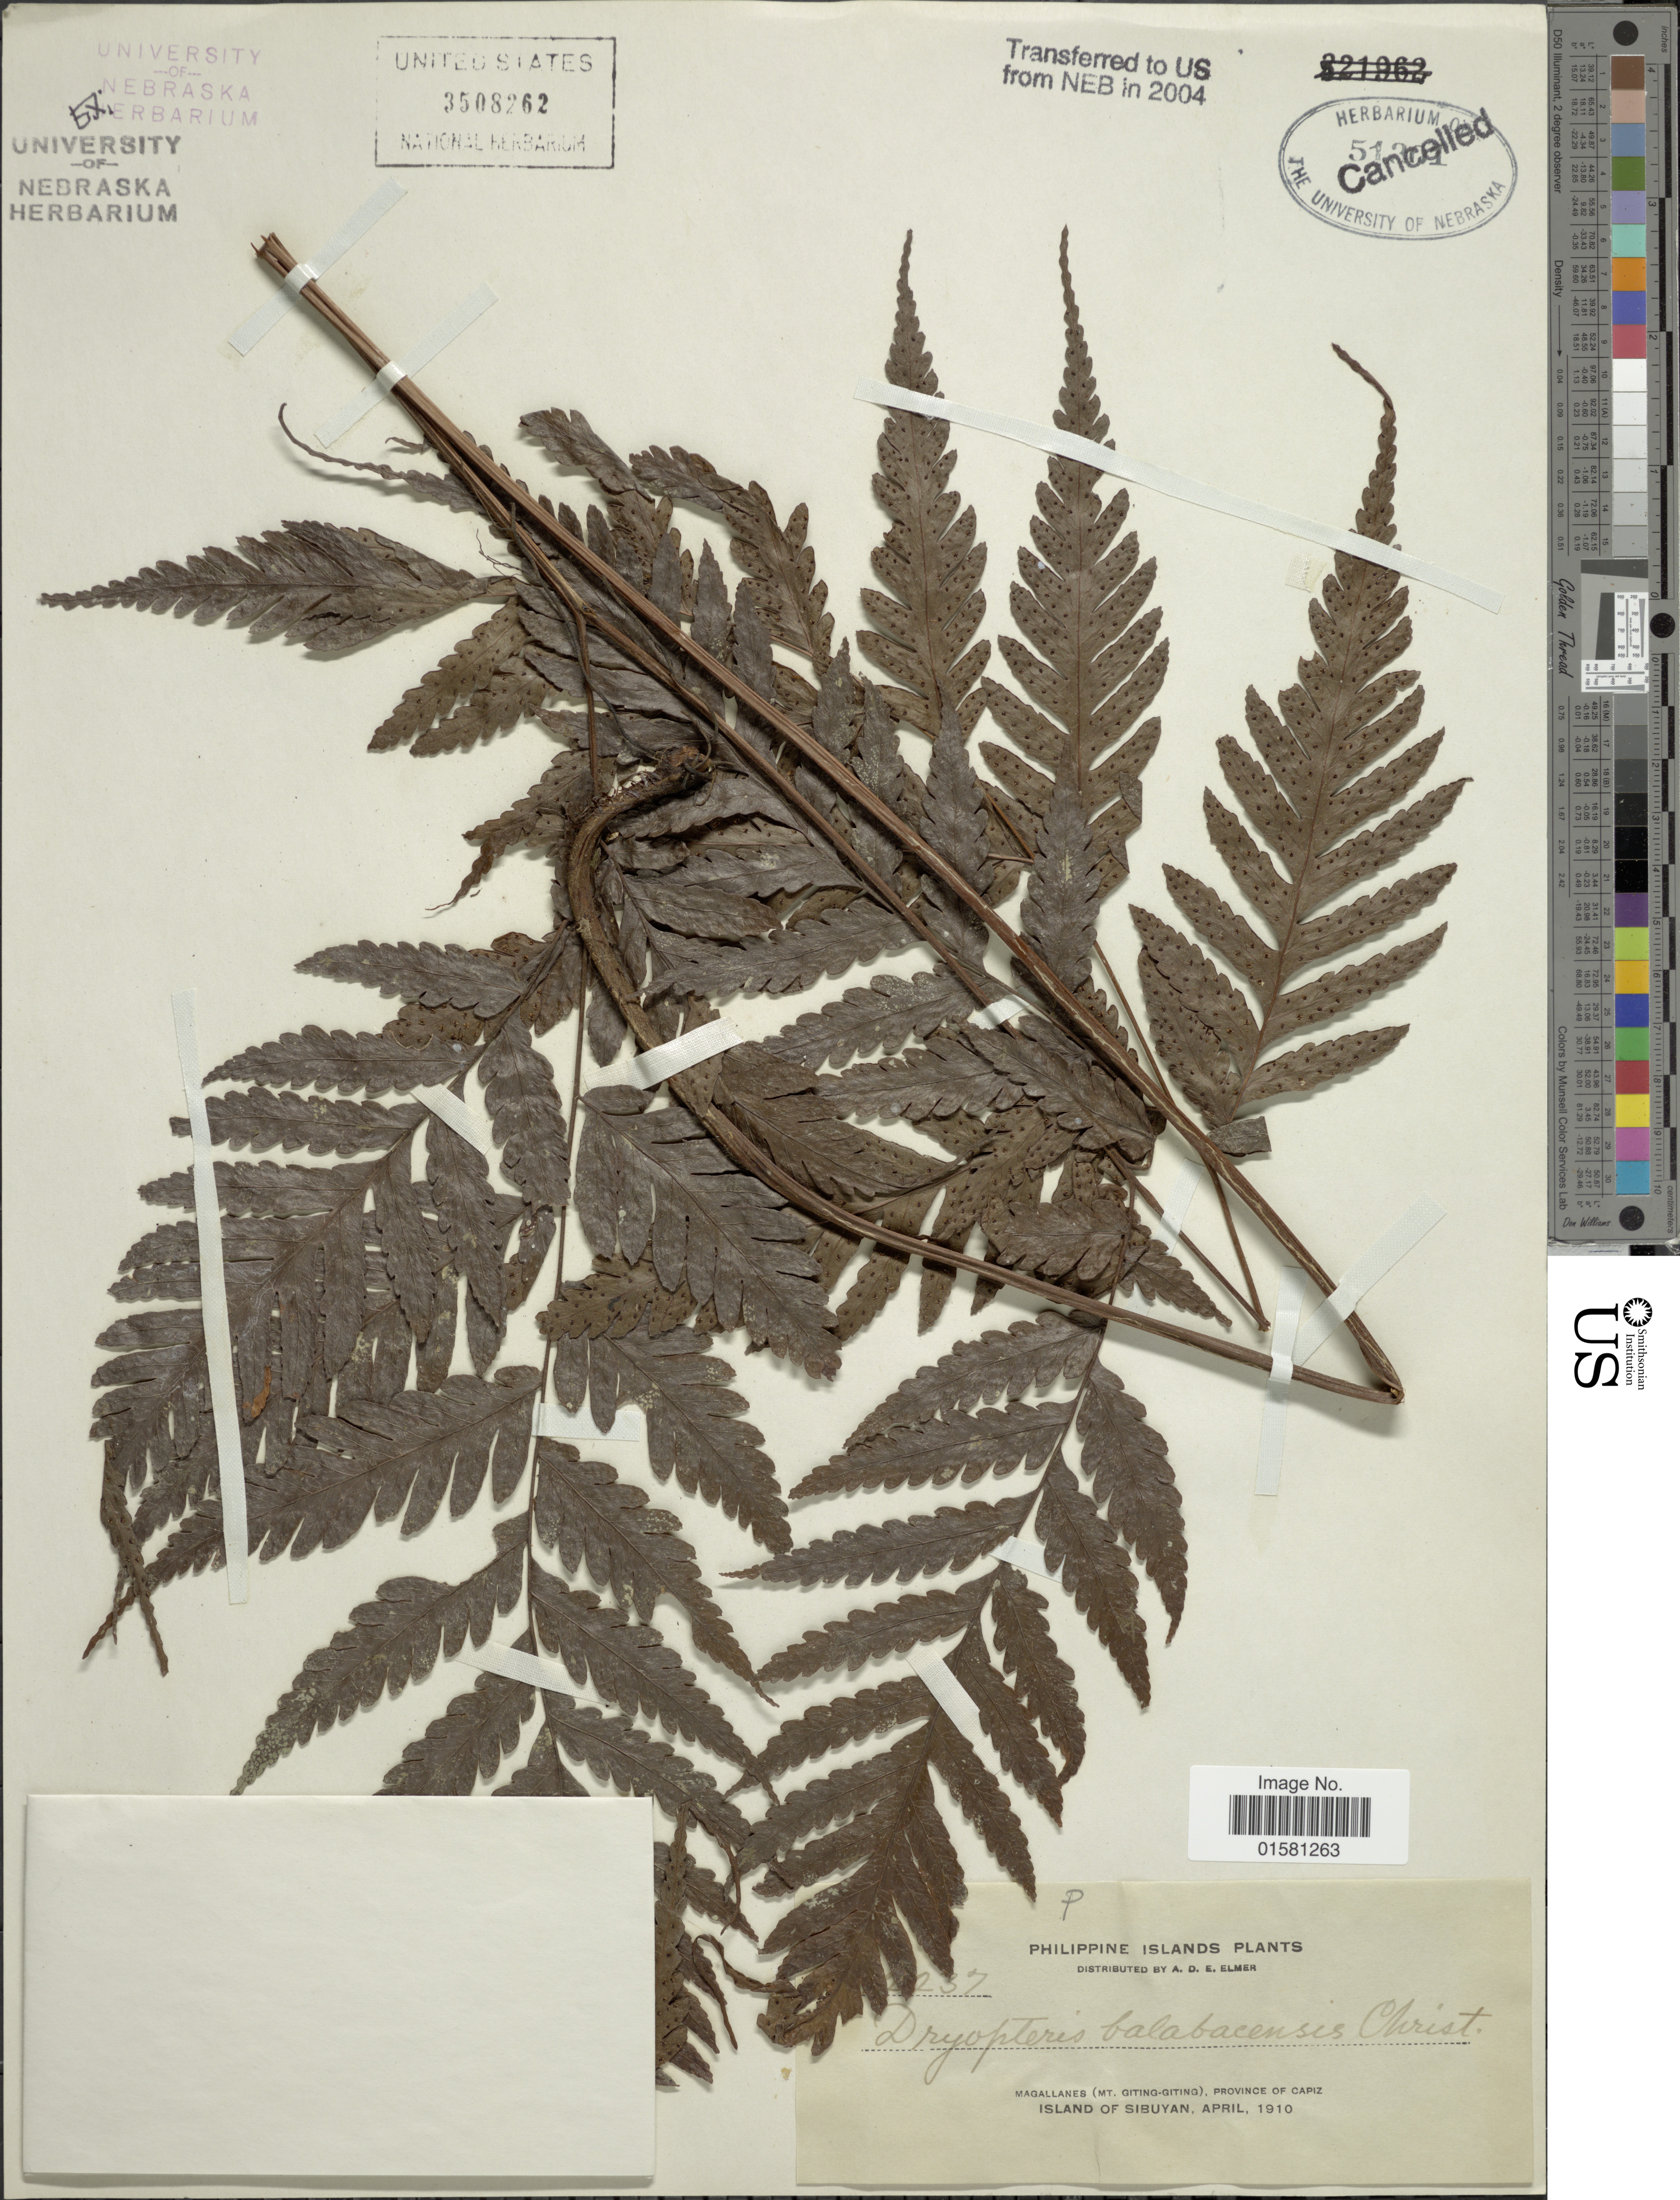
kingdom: Plantae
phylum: Tracheophyta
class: Polypodiopsida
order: Polypodiales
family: Tectariaceae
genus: Tectaria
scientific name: Tectaria trichotoma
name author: (Fée) Tagawa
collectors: A. D. E. Elmer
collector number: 2237*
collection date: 1910-04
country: Philippines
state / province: Western Visayas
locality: Philippine islands, Magallanes ( Mt. Giting-Giting), Province of Capiz, Island of Sibuyan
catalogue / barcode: US 3508262